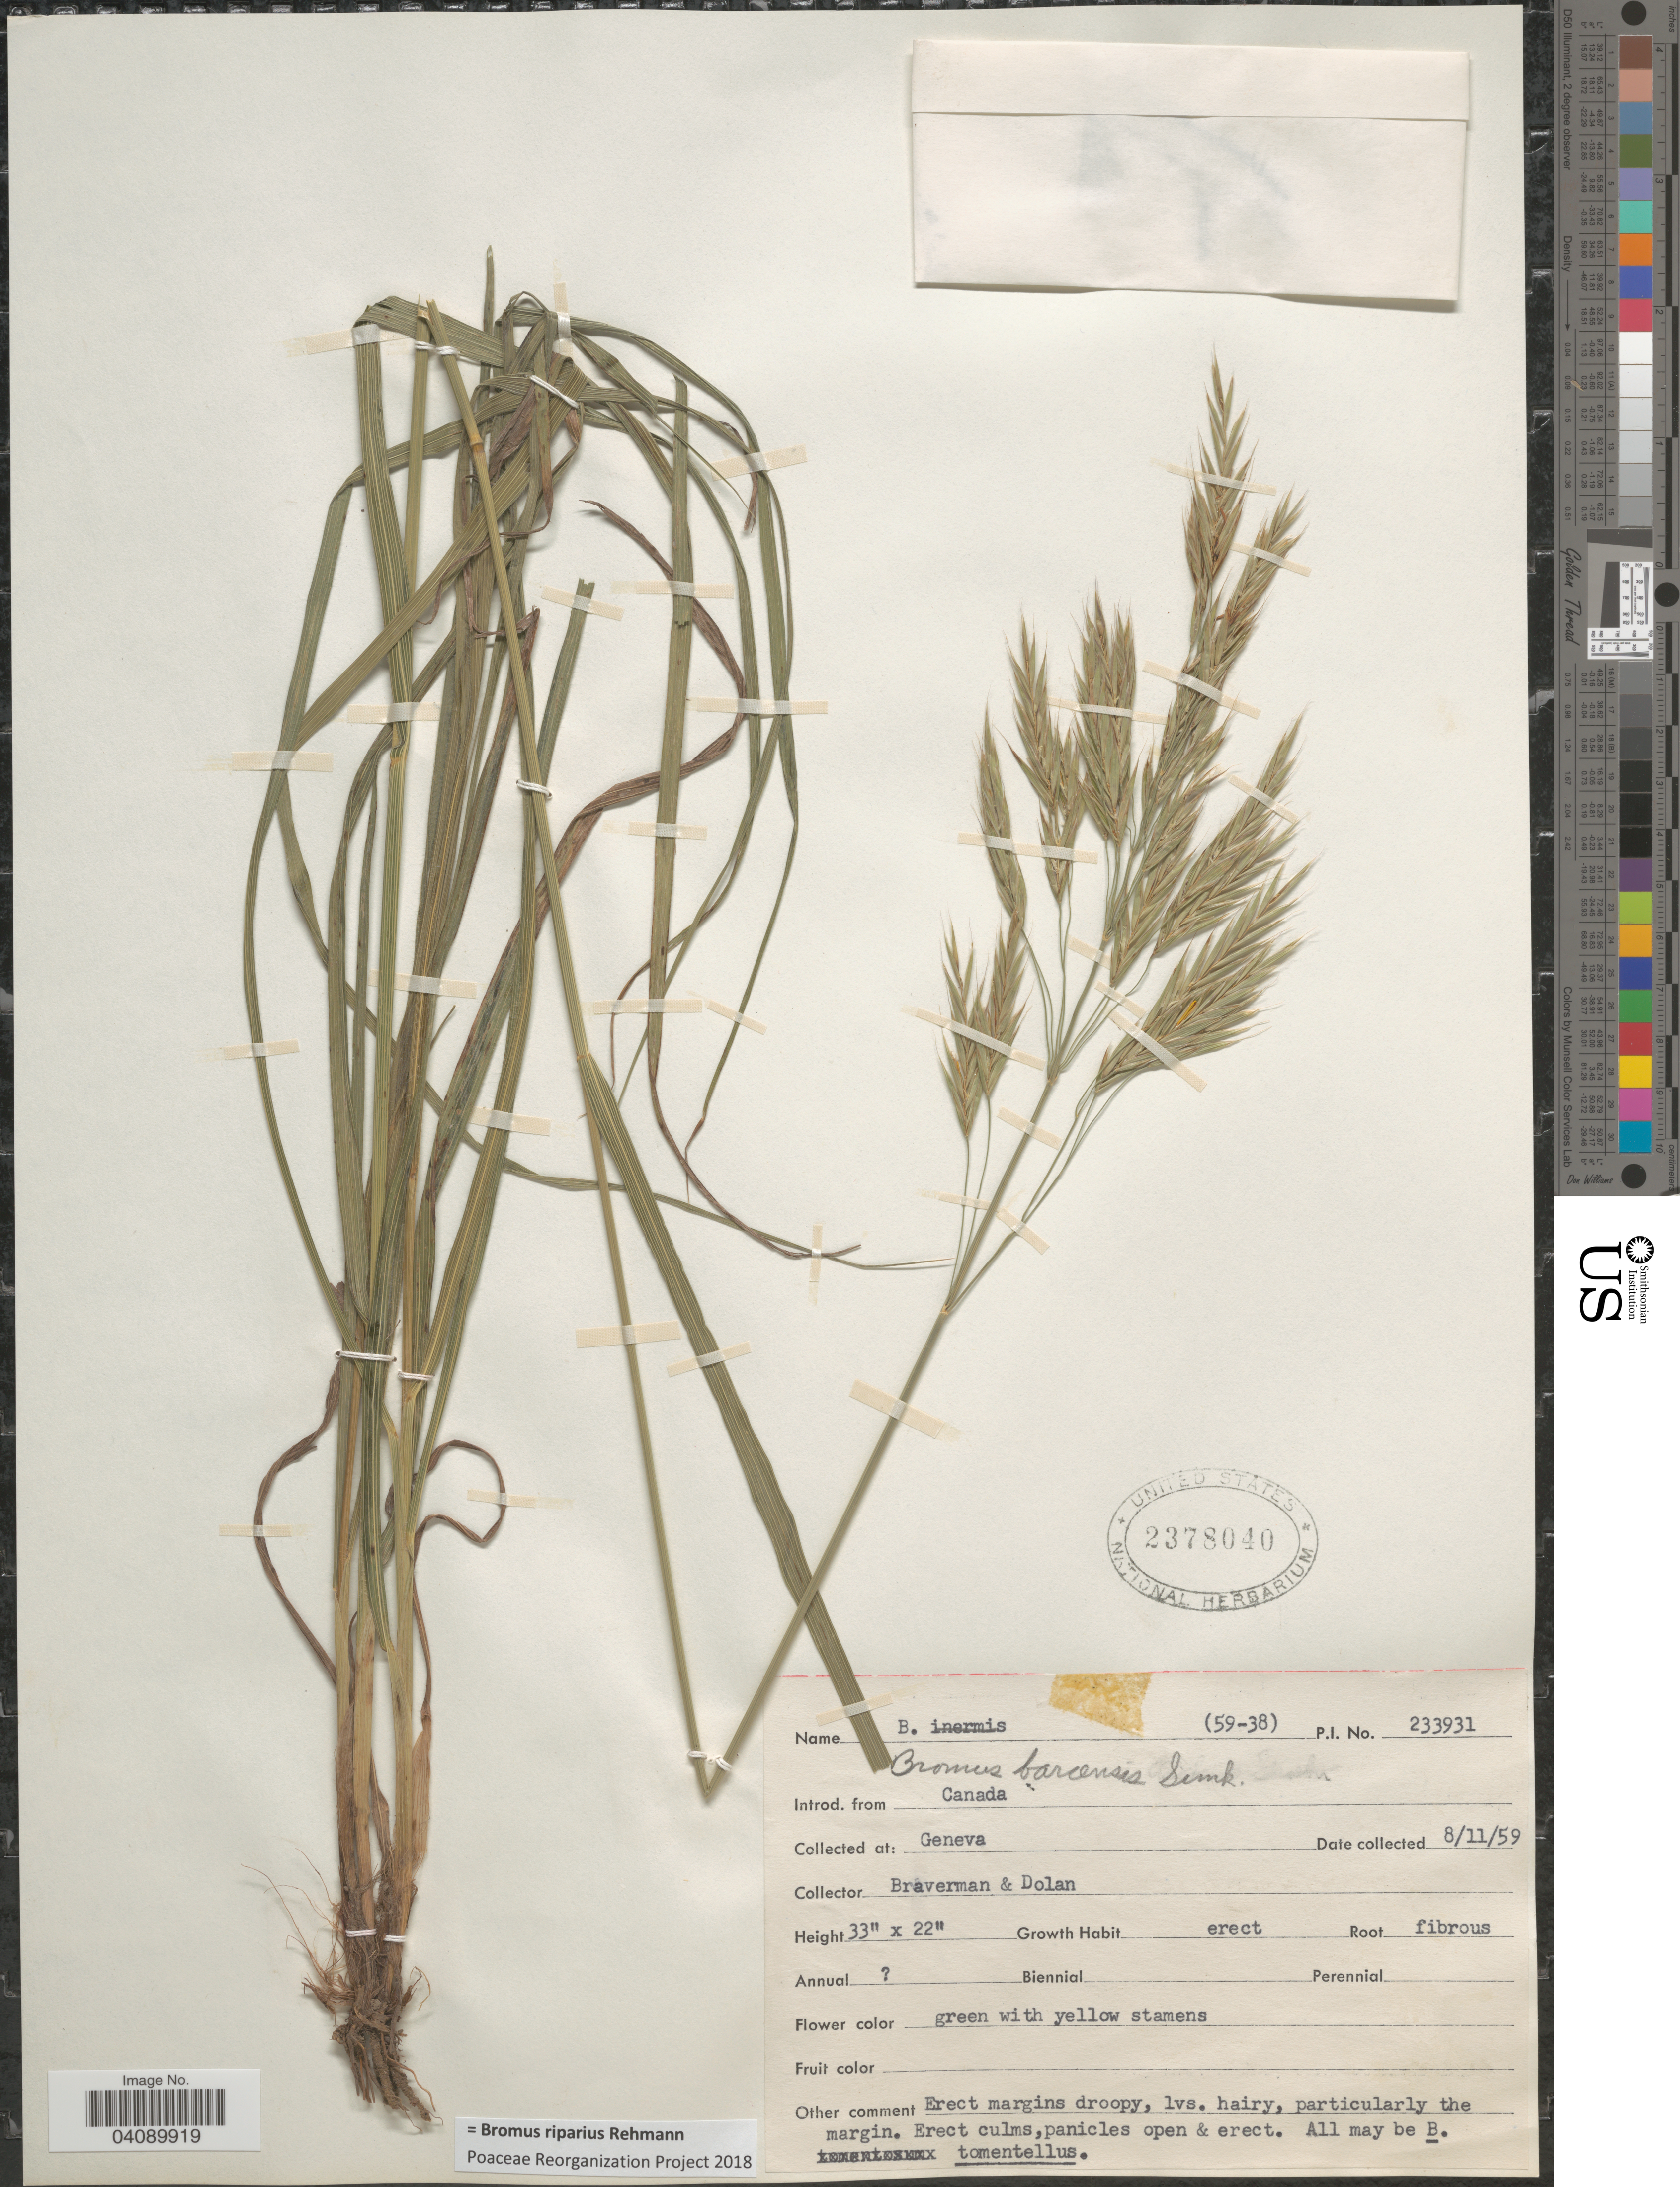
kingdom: Plantae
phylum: Tracheophyta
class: Liliopsida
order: Poales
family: Poaceae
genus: Bromus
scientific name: Bromus riparius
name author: Rehmann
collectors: S. Braverman & Dolan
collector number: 233931?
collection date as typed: Transcribed d/m/y: 11/8/59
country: Switzerland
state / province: Genève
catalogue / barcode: US 2378040